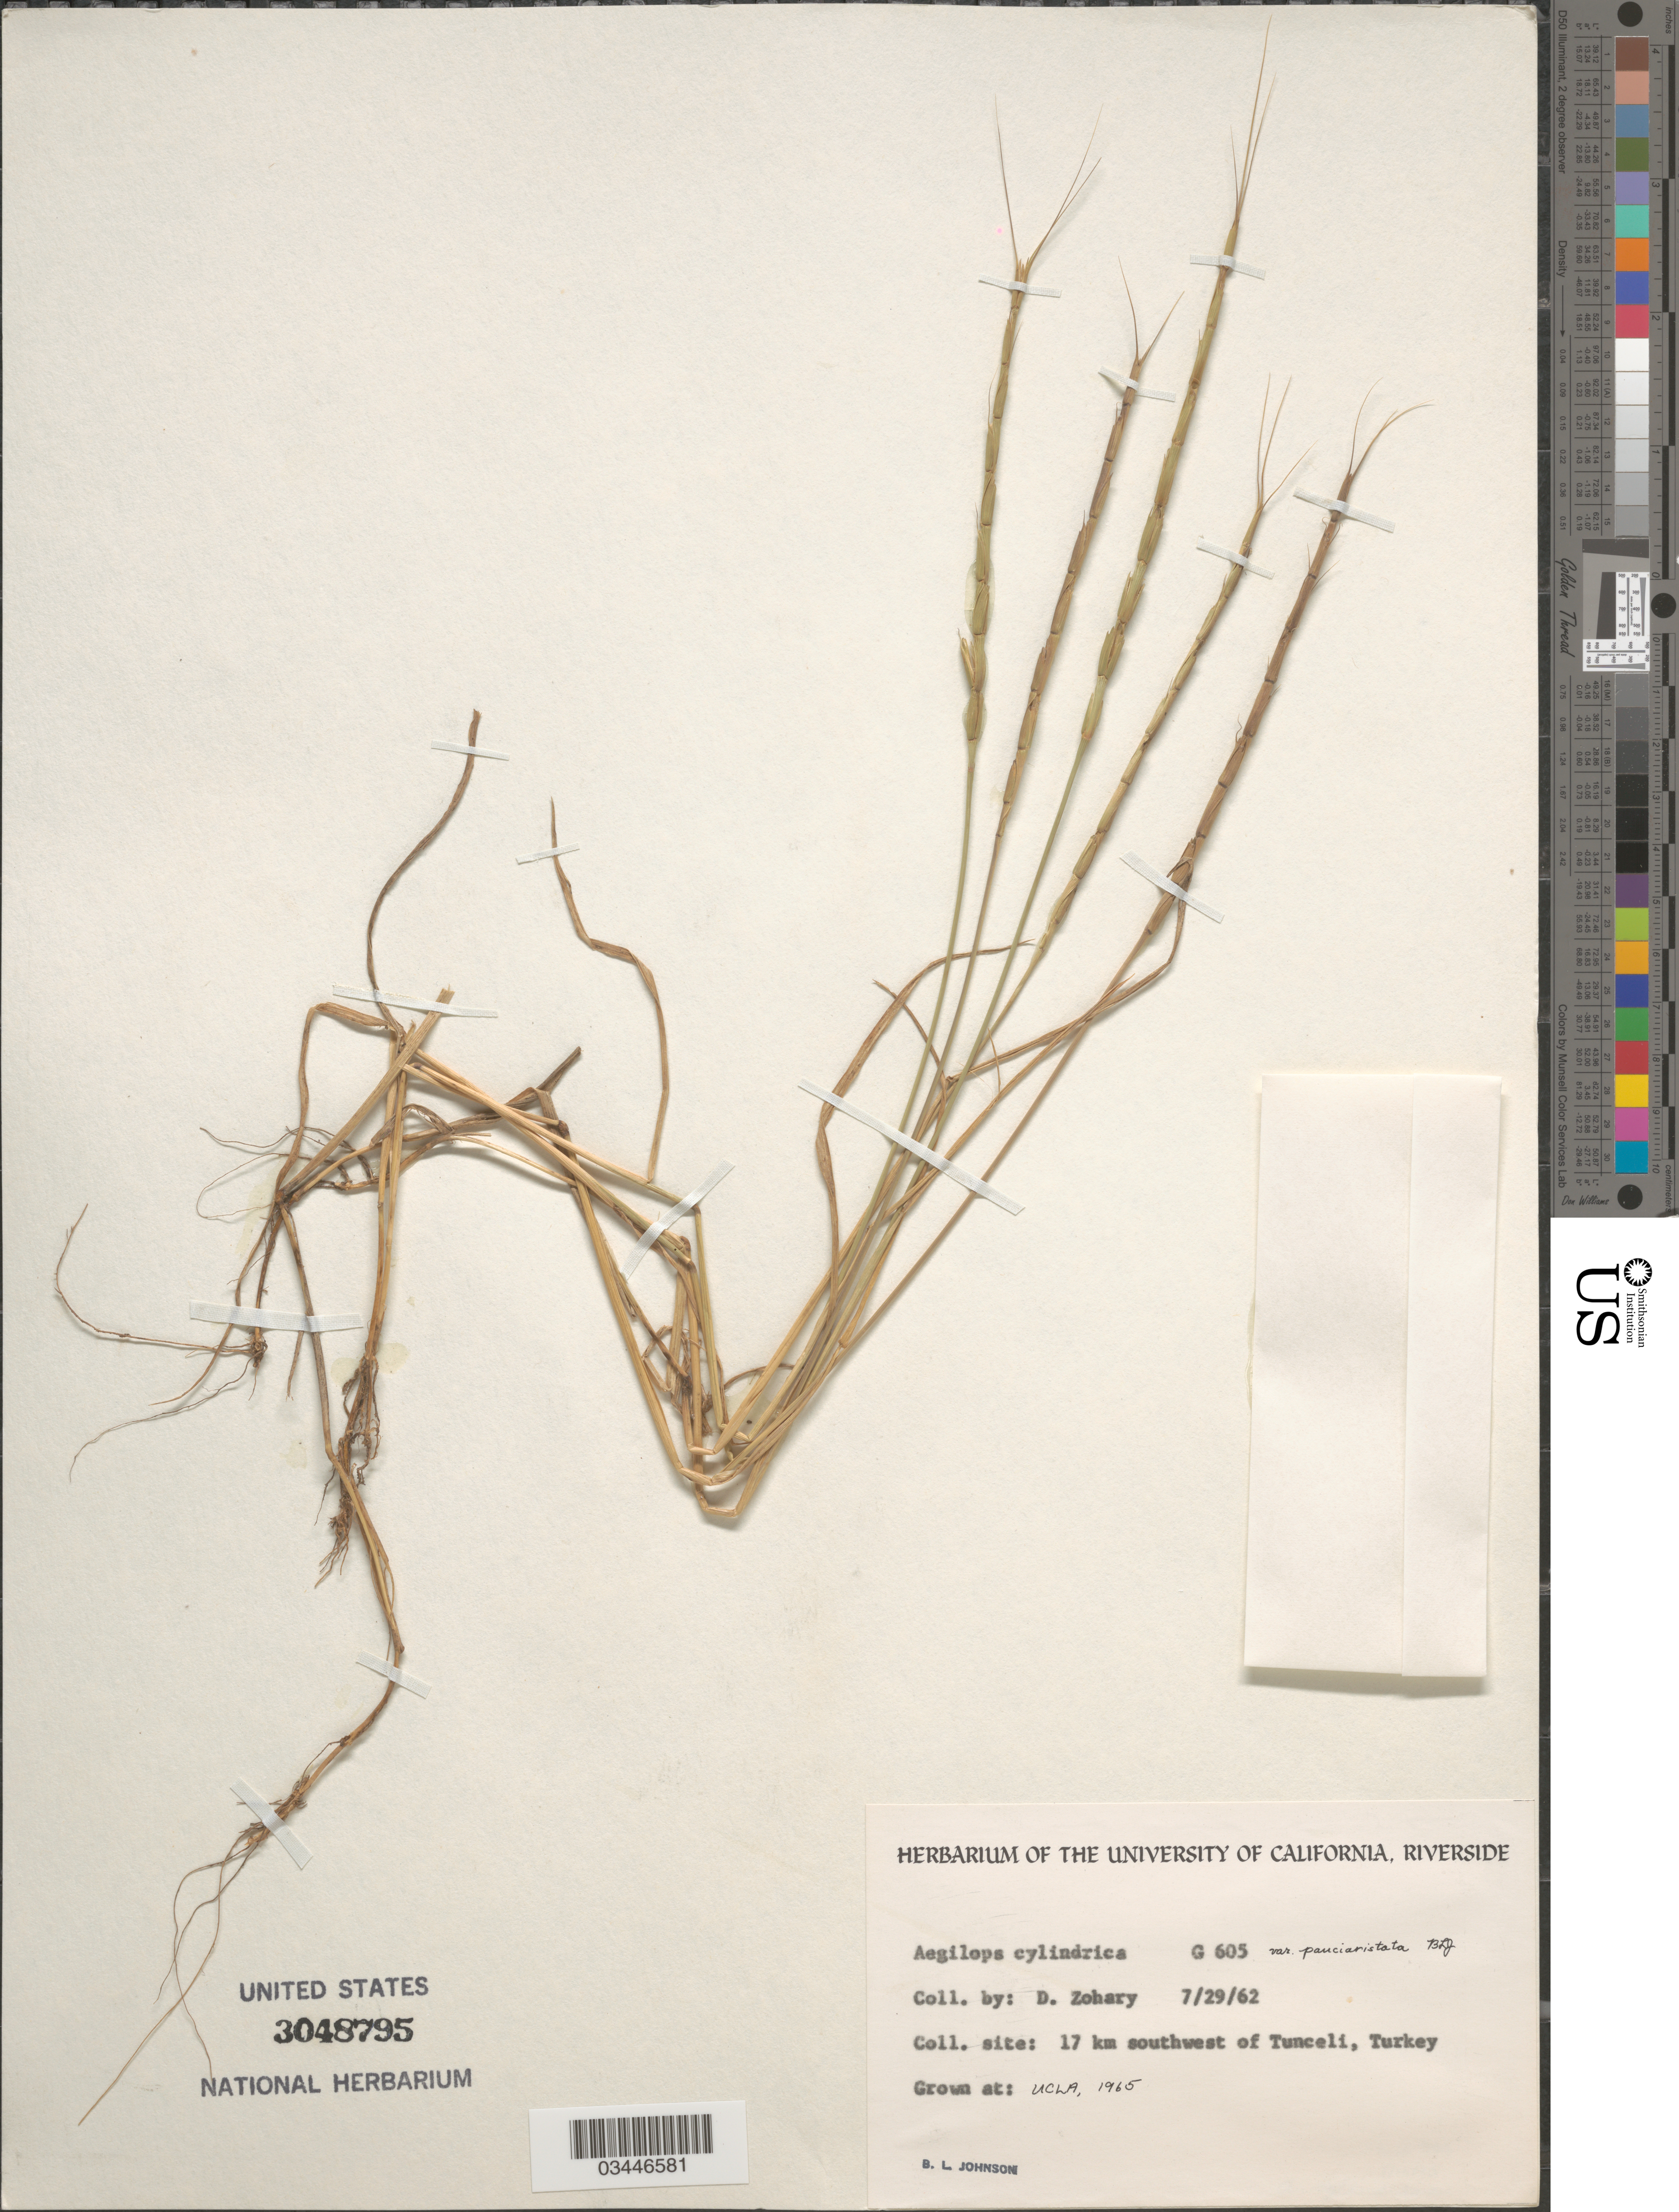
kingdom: Plantae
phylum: Tracheophyta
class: Liliopsida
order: Poales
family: Poaceae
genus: Aegilops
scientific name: Aegilops cylindrica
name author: Host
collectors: B. Johnson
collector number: G605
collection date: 1965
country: United States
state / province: California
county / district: Los Angeles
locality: UCLA.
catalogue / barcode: US 3048795